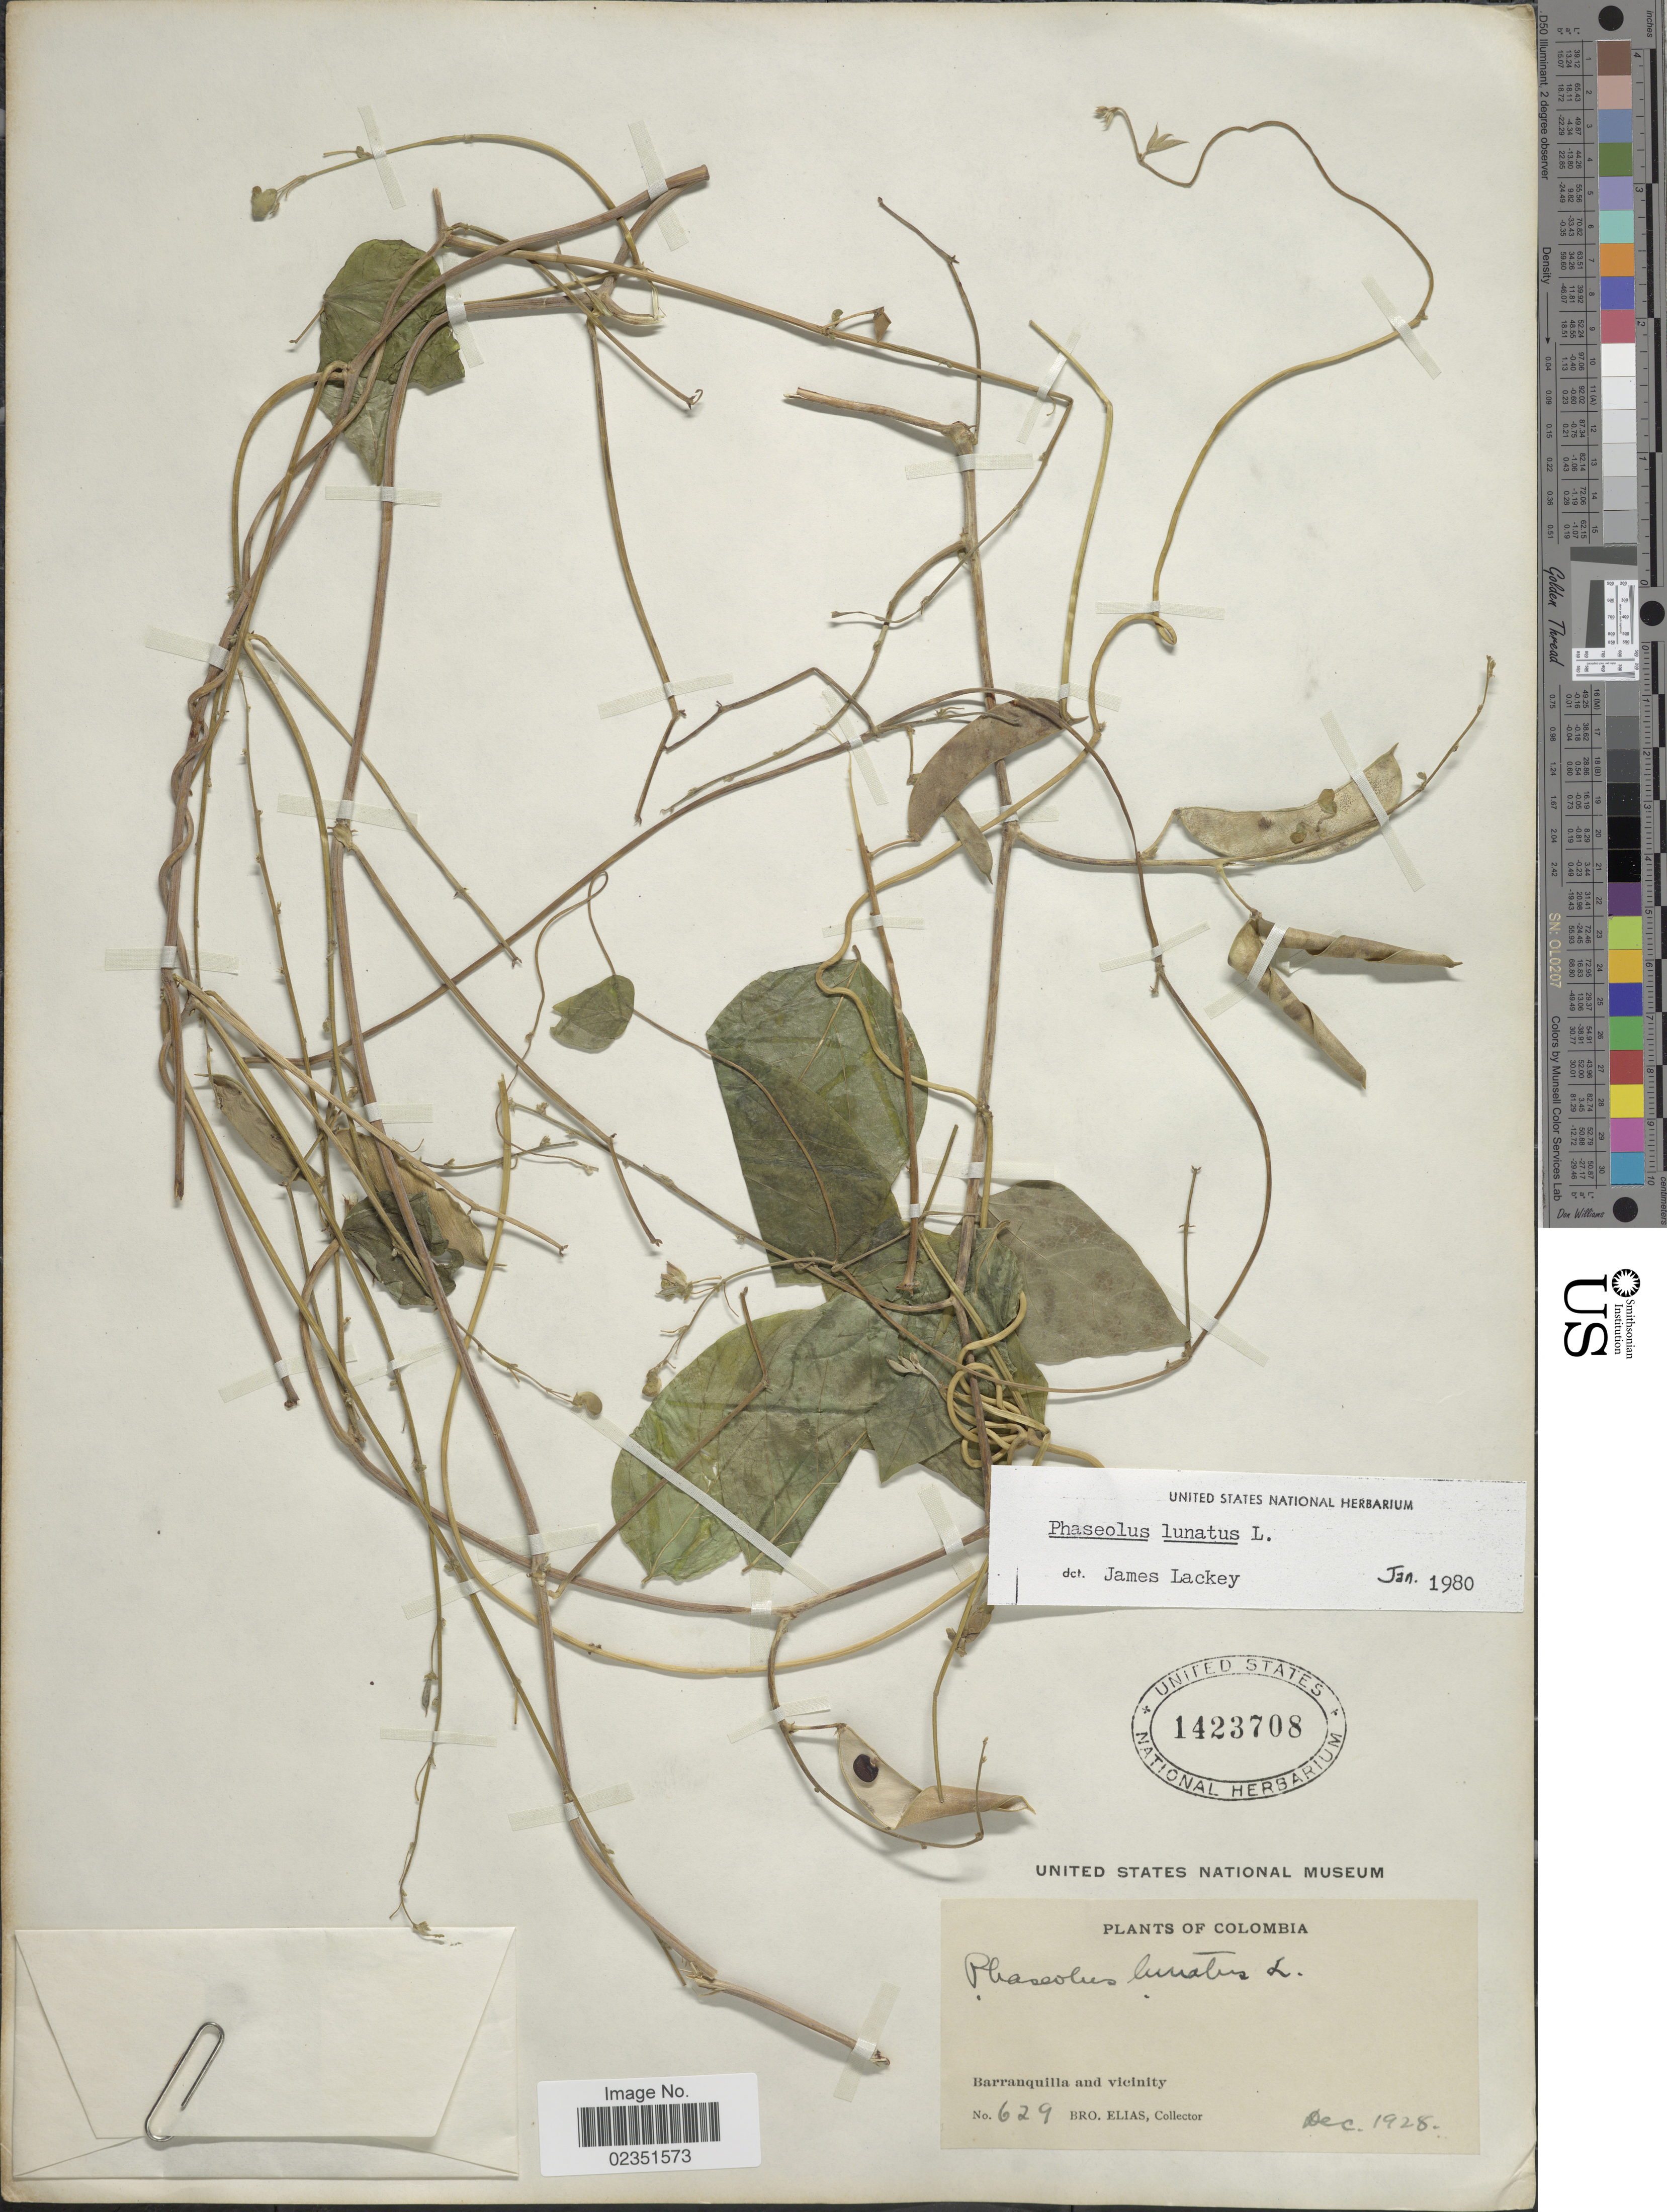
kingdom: Plantae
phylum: Tracheophyta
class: Magnoliopsida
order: Fabales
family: Fabaceae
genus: Phaseolus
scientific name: Phaseolus lunatus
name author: L.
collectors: Bro. Elias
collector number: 629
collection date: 1928-12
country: Colombia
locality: Barranquilla and vicinity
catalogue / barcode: US 1423708